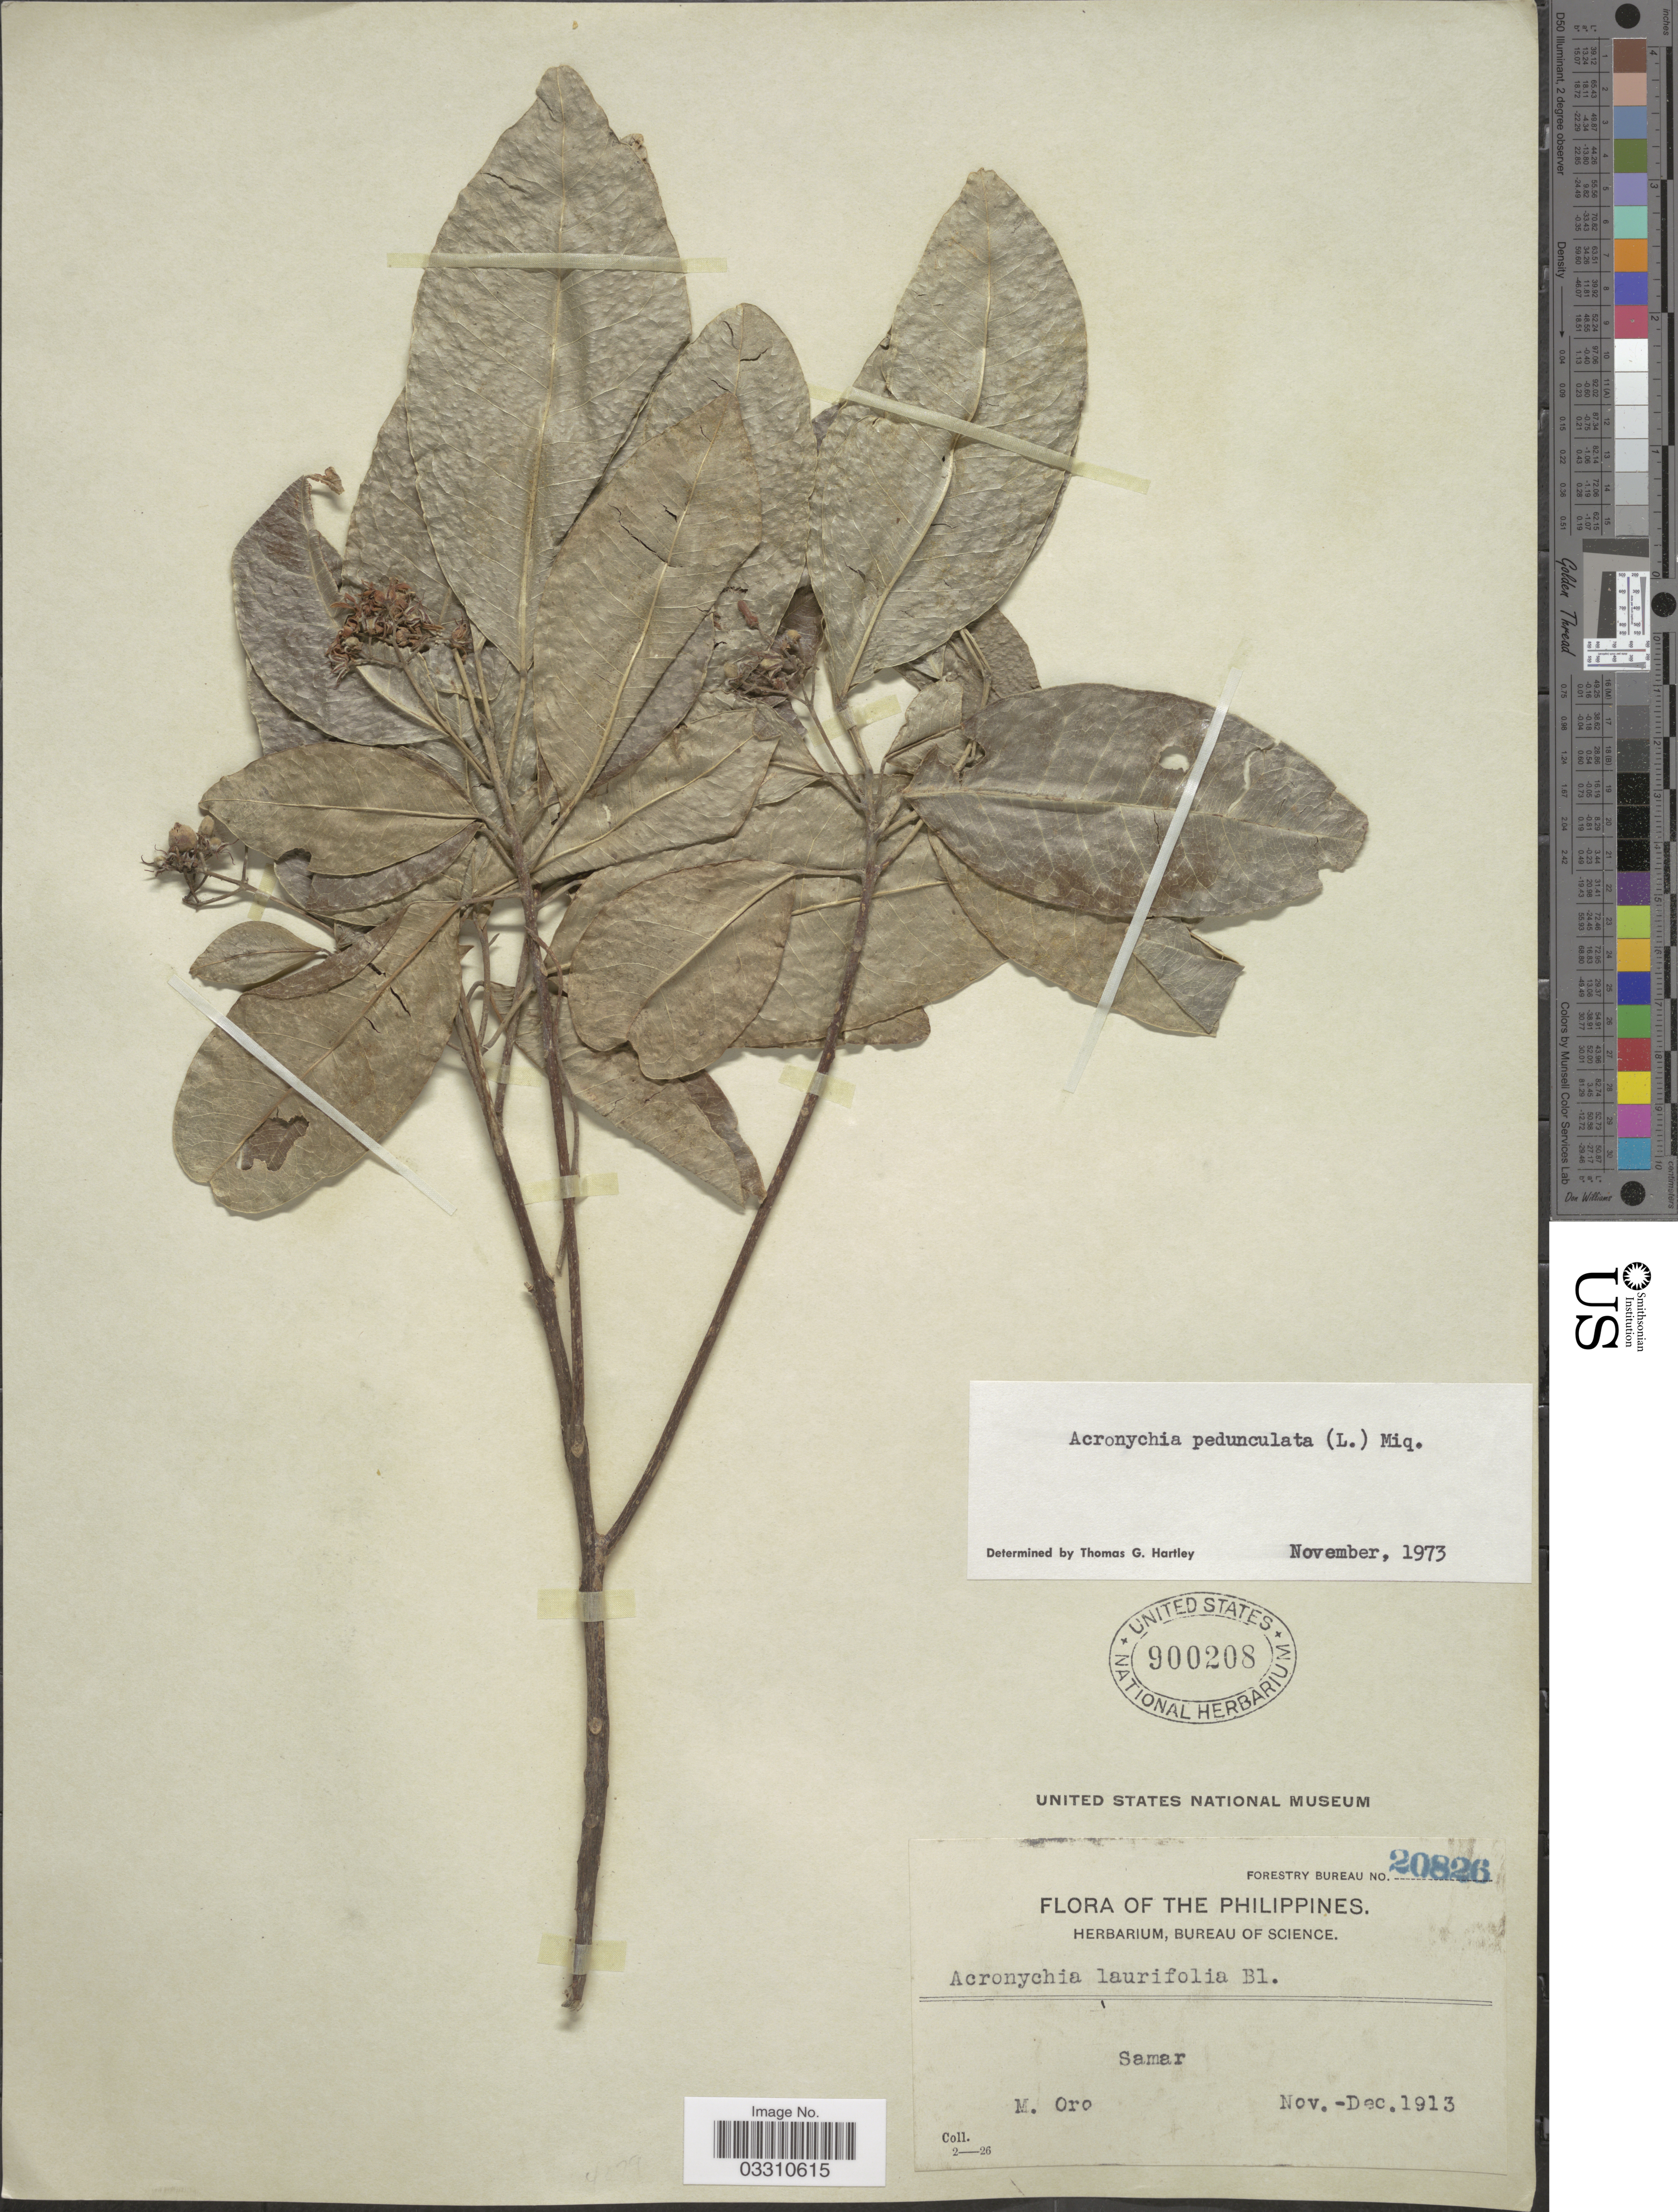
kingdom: Plantae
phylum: Tracheophyta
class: Magnoliopsida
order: Sapindales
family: Rutaceae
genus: Acronychia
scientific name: Acronychia pedunculata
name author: (L.) Miq.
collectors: M. Oro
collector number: Forestry Bureau 20826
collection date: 1913-11/1913-12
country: Philippines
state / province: Eastern Visayas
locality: Samar.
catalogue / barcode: US 900208